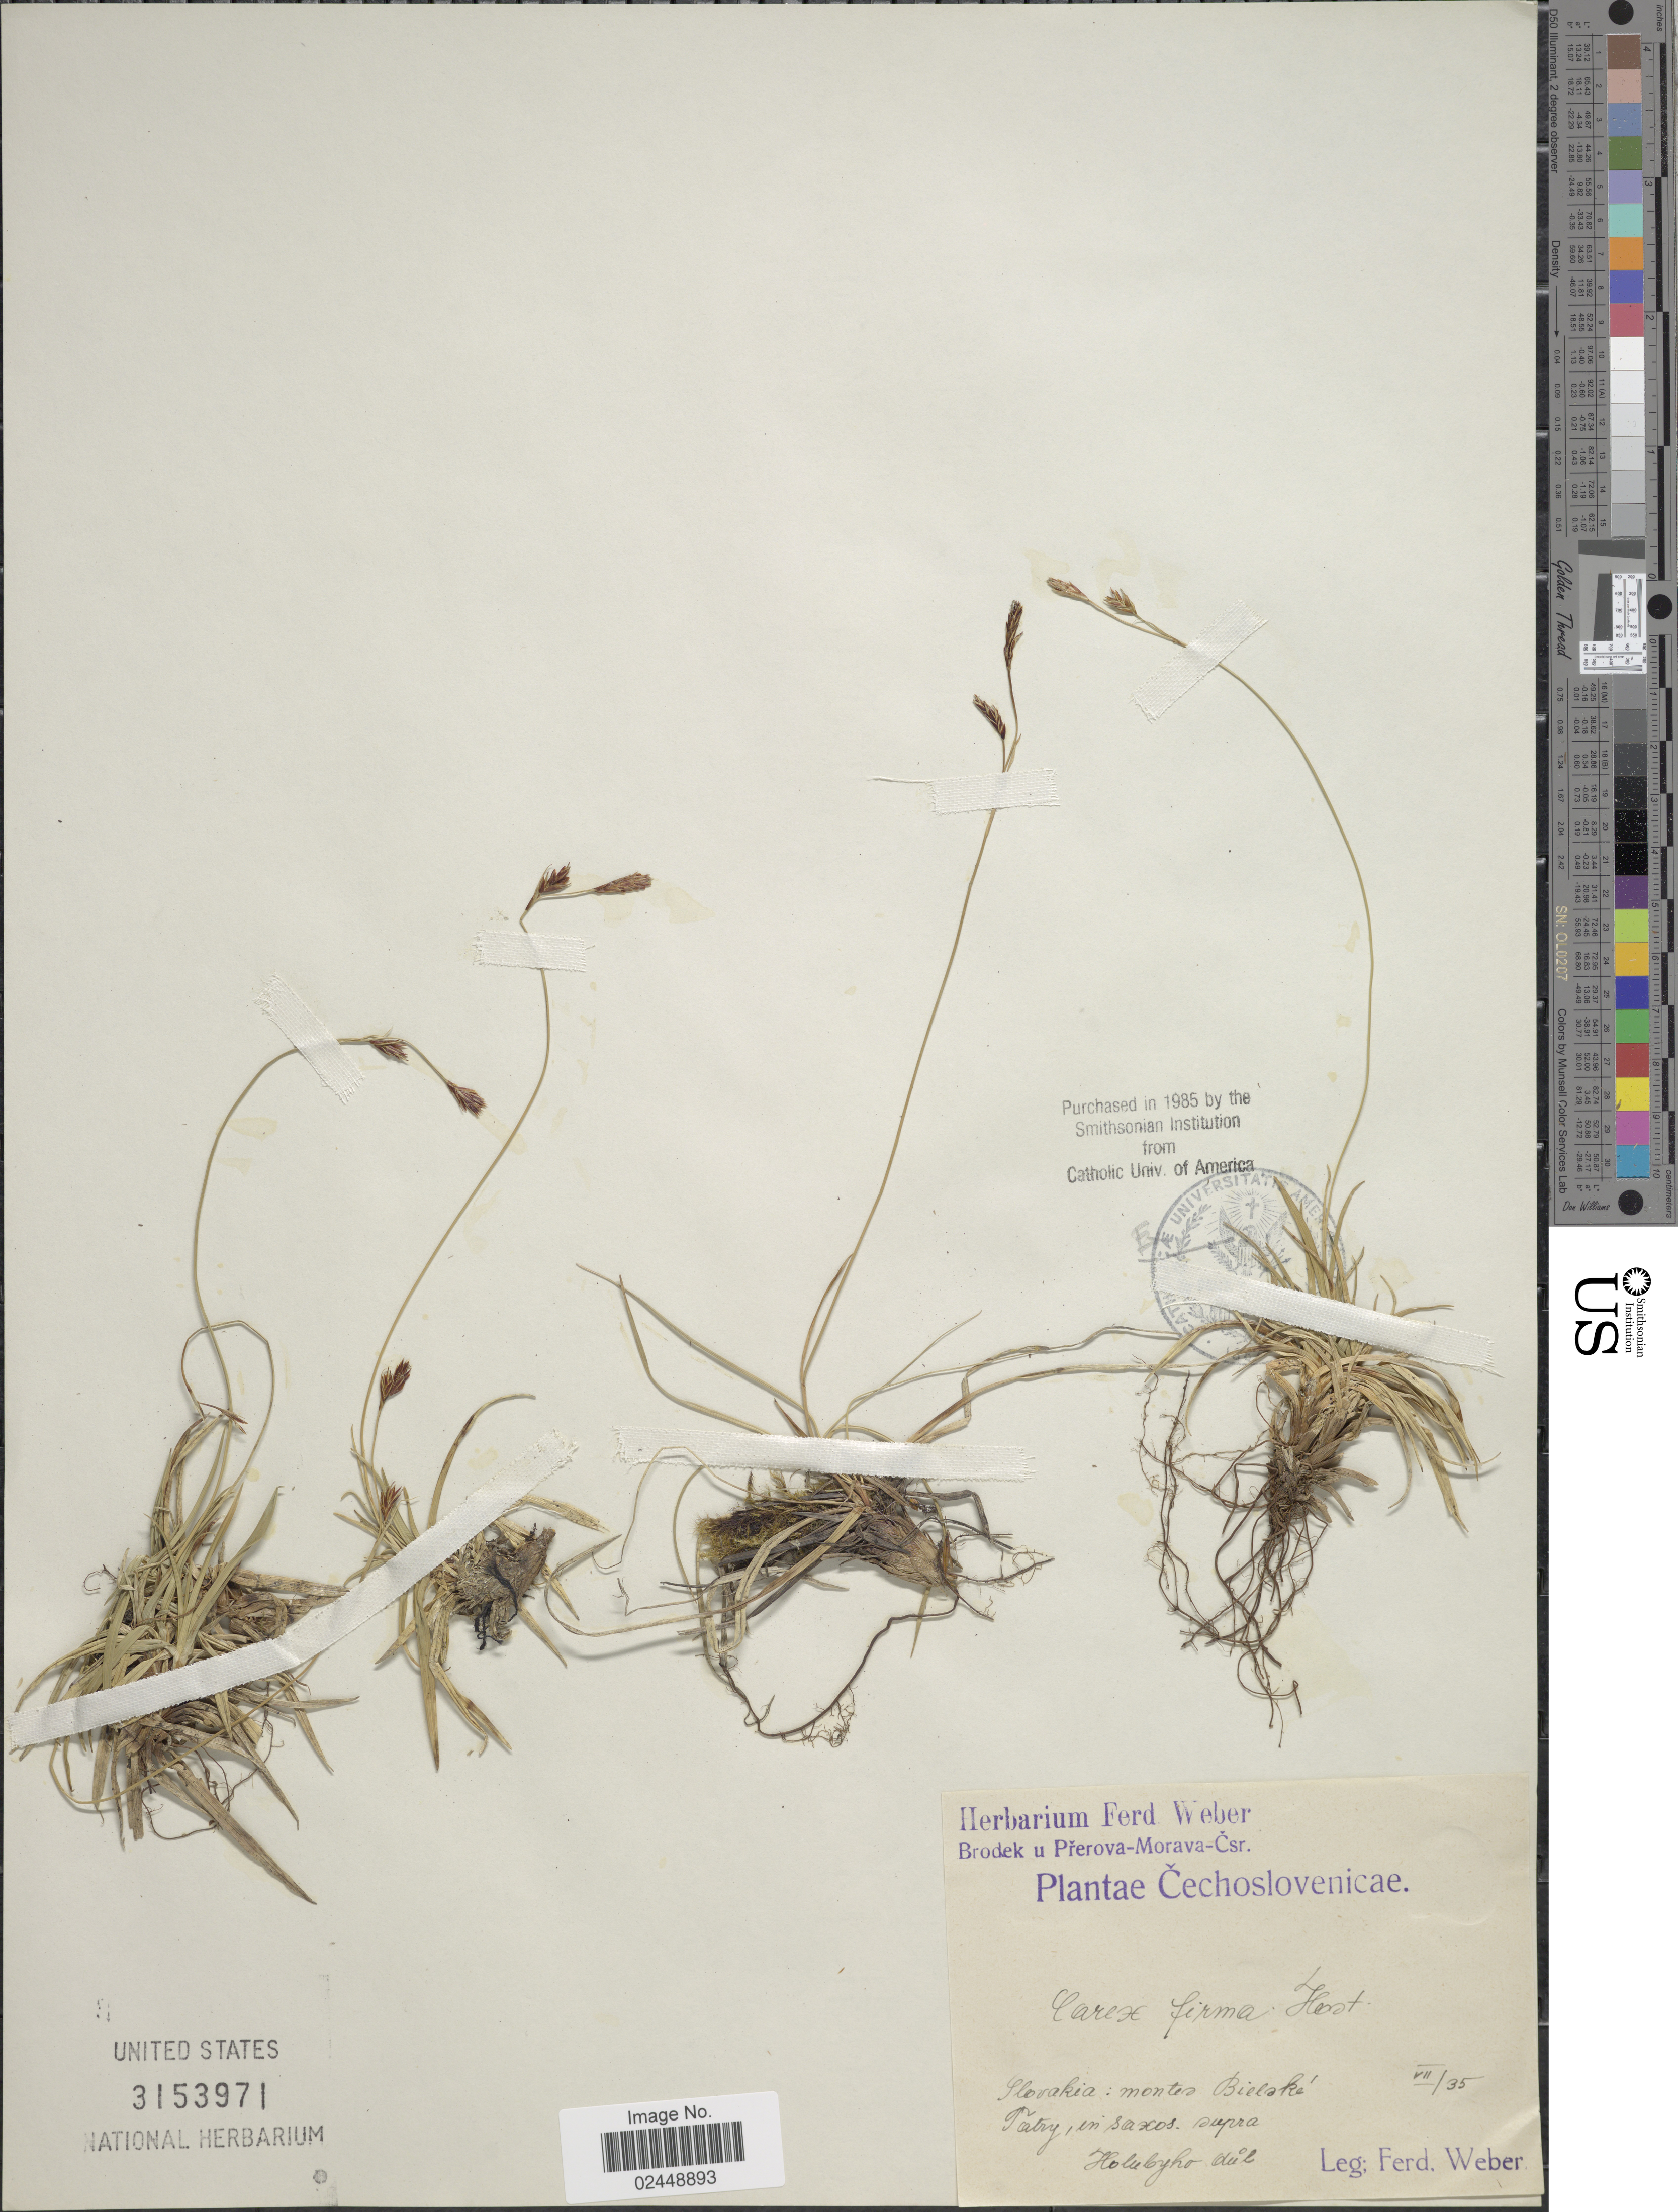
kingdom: Plantae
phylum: Tracheophyta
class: Liliopsida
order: Poales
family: Cyperaceae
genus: Carex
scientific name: Carex firma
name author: Host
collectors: F. Weber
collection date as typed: Transcribed d/m/y: /7/35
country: Slovakia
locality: Cechoslovenicae, Slovakia: montis Bielske, Patry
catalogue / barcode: US 3153971